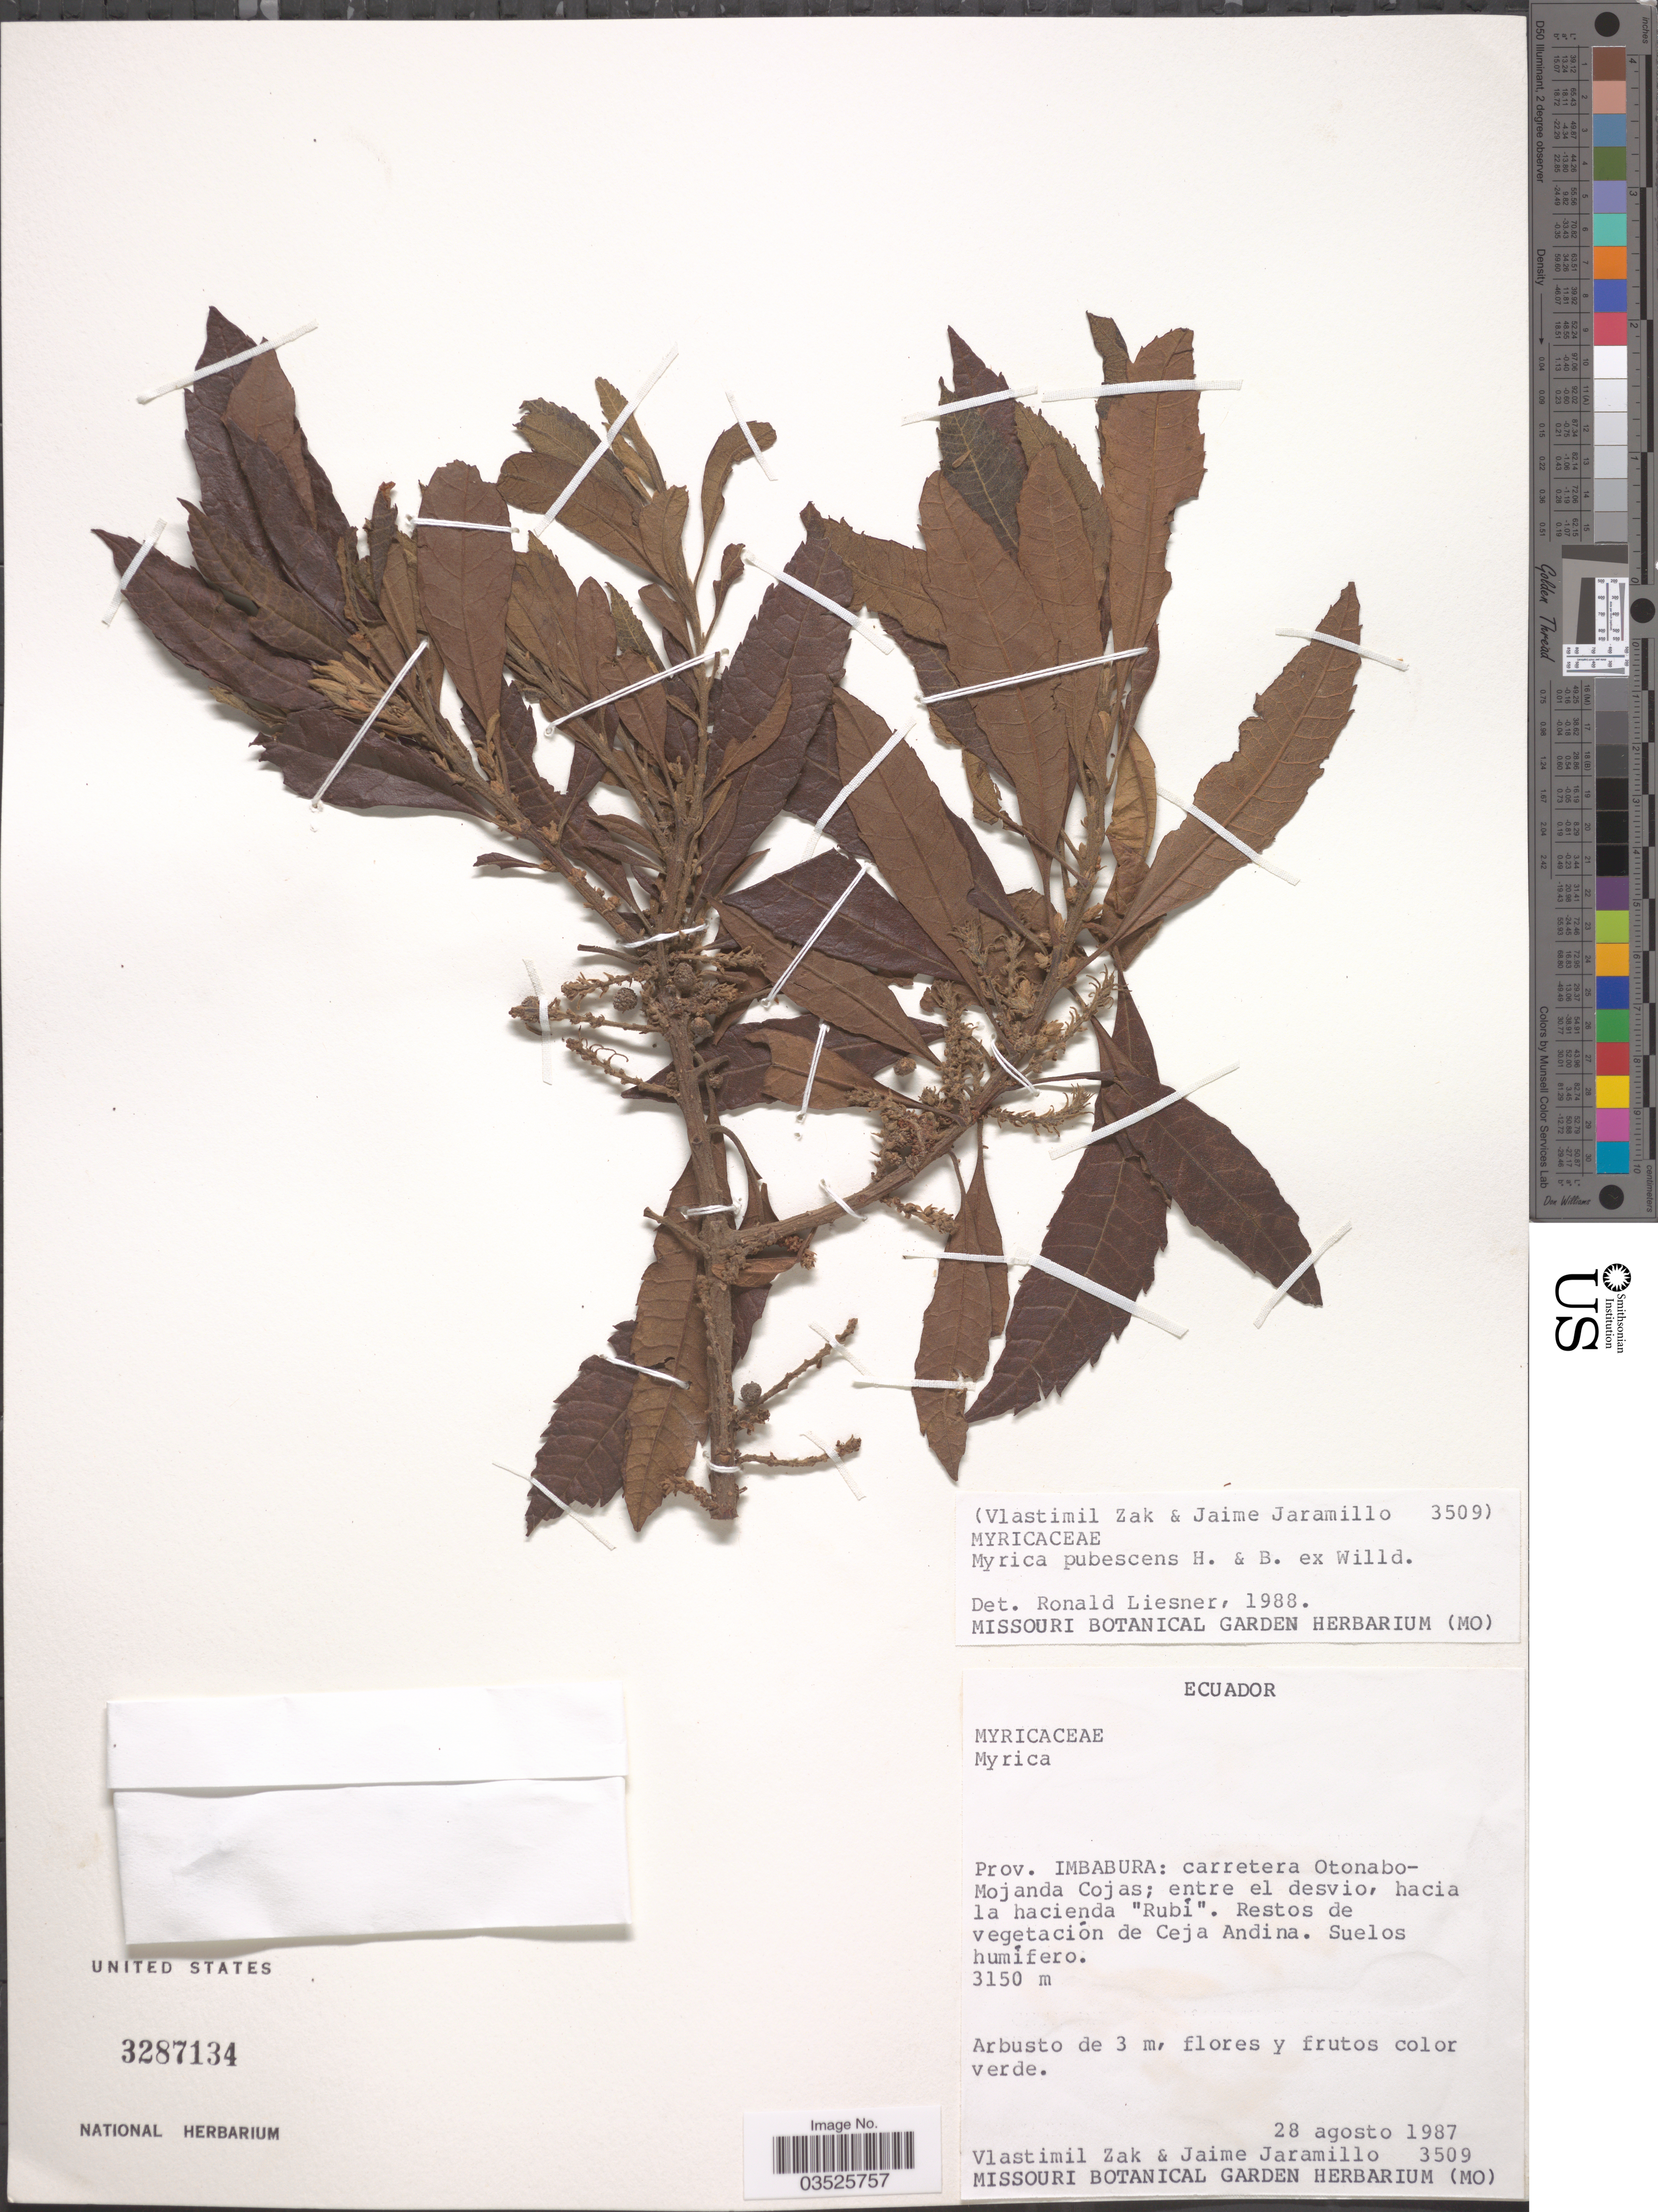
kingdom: Plantae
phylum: Tracheophyta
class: Magnoliopsida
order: Fagales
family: Myricaceae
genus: Morella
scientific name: Morella pubescens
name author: (Humb. & Bonpl. ex Willd.) Wilbur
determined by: Strong, M. T., (US), Smithsonian Institution - National Museum of Natural History (UNITED STATES)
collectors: V. Zak & J. Jaramillo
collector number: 2509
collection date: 1987-08-28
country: Ecuador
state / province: Imbabura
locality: Carretera Otonabo-Mojanda Cojas; entre el desvio, hacia la hacienda 'Rubi'. Restos de vegetación de ceja Andina. Suelos humífero.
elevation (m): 3150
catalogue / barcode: US 3287134